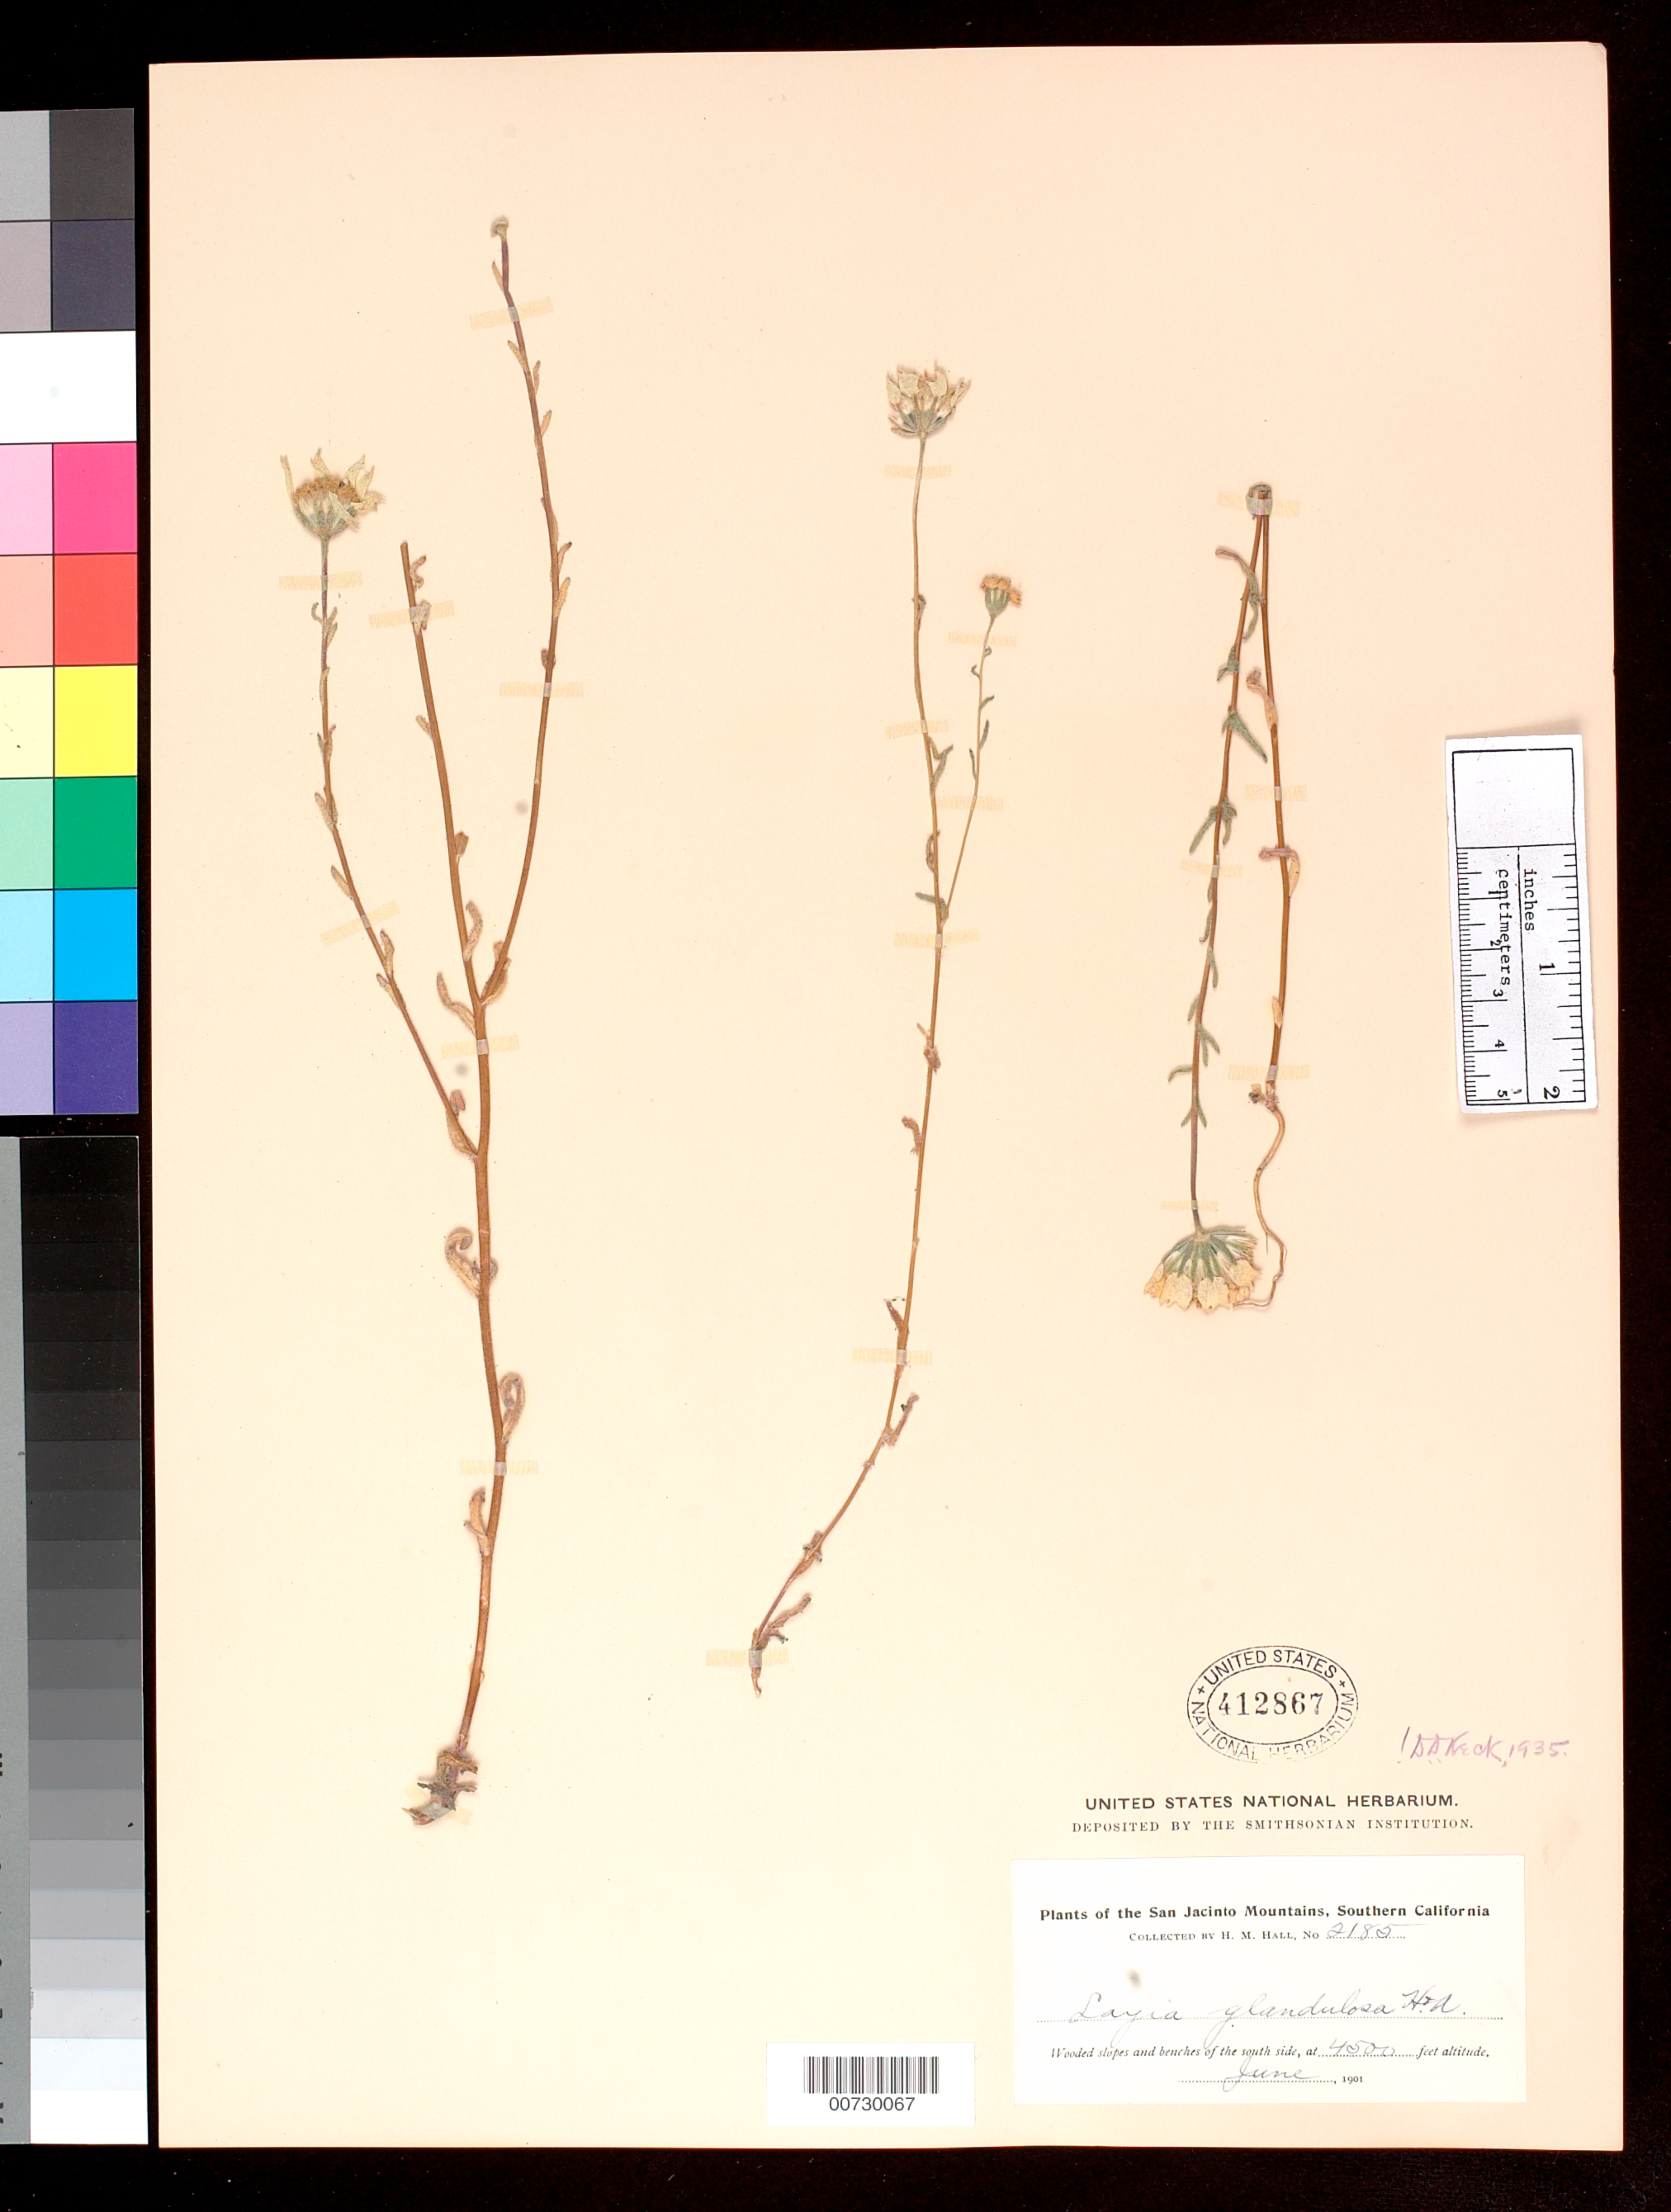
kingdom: Plantae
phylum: Tracheophyta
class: Magnoliopsida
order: Asterales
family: Asteraceae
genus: Layia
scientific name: Layia glandulosa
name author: Hook. & Arn.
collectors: H. M. Hall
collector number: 2185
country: United States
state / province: California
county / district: Riverside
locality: Wooded slopes and benches of the south side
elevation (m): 1372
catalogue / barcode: US 412867